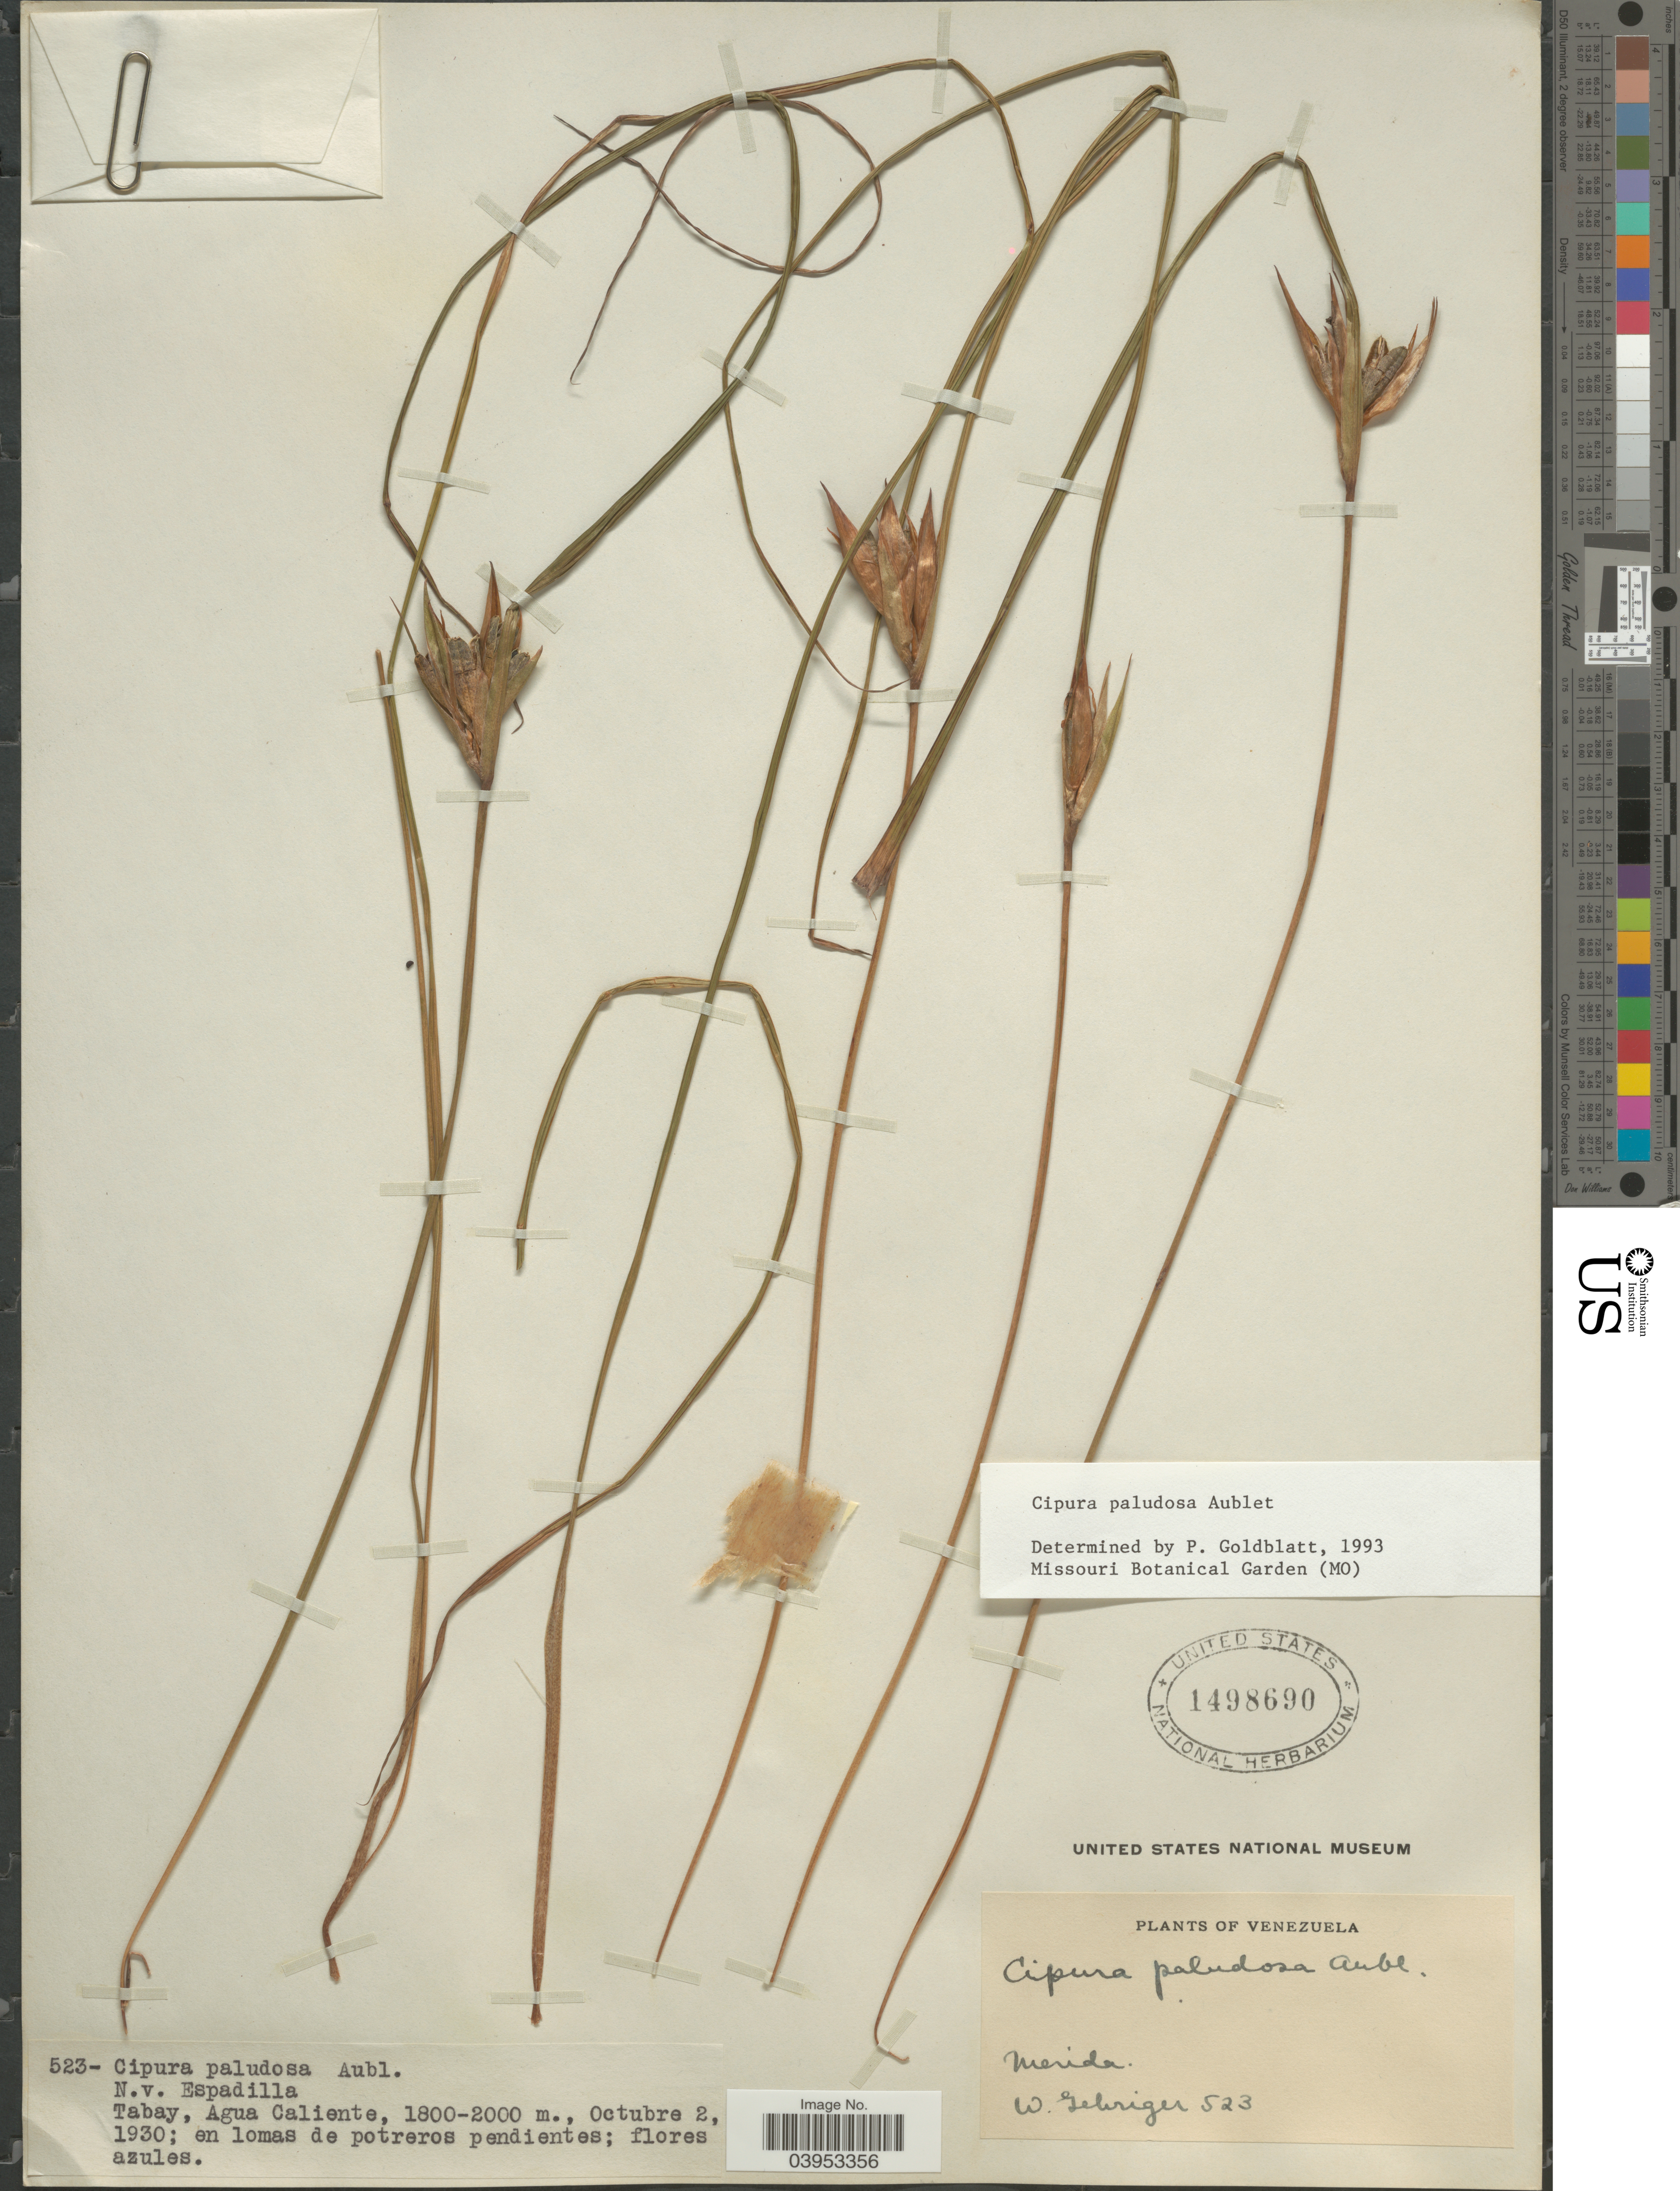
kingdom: Plantae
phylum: Tracheophyta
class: Liliopsida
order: Asparagales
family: Iridaceae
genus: Cipura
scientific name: Cipura paludosa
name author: Aubl.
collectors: W. Gehriger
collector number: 523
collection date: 1930-10-02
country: Venezuela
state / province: Merida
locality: Tabay, Agua Caliente.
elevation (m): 1800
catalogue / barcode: US 1498690